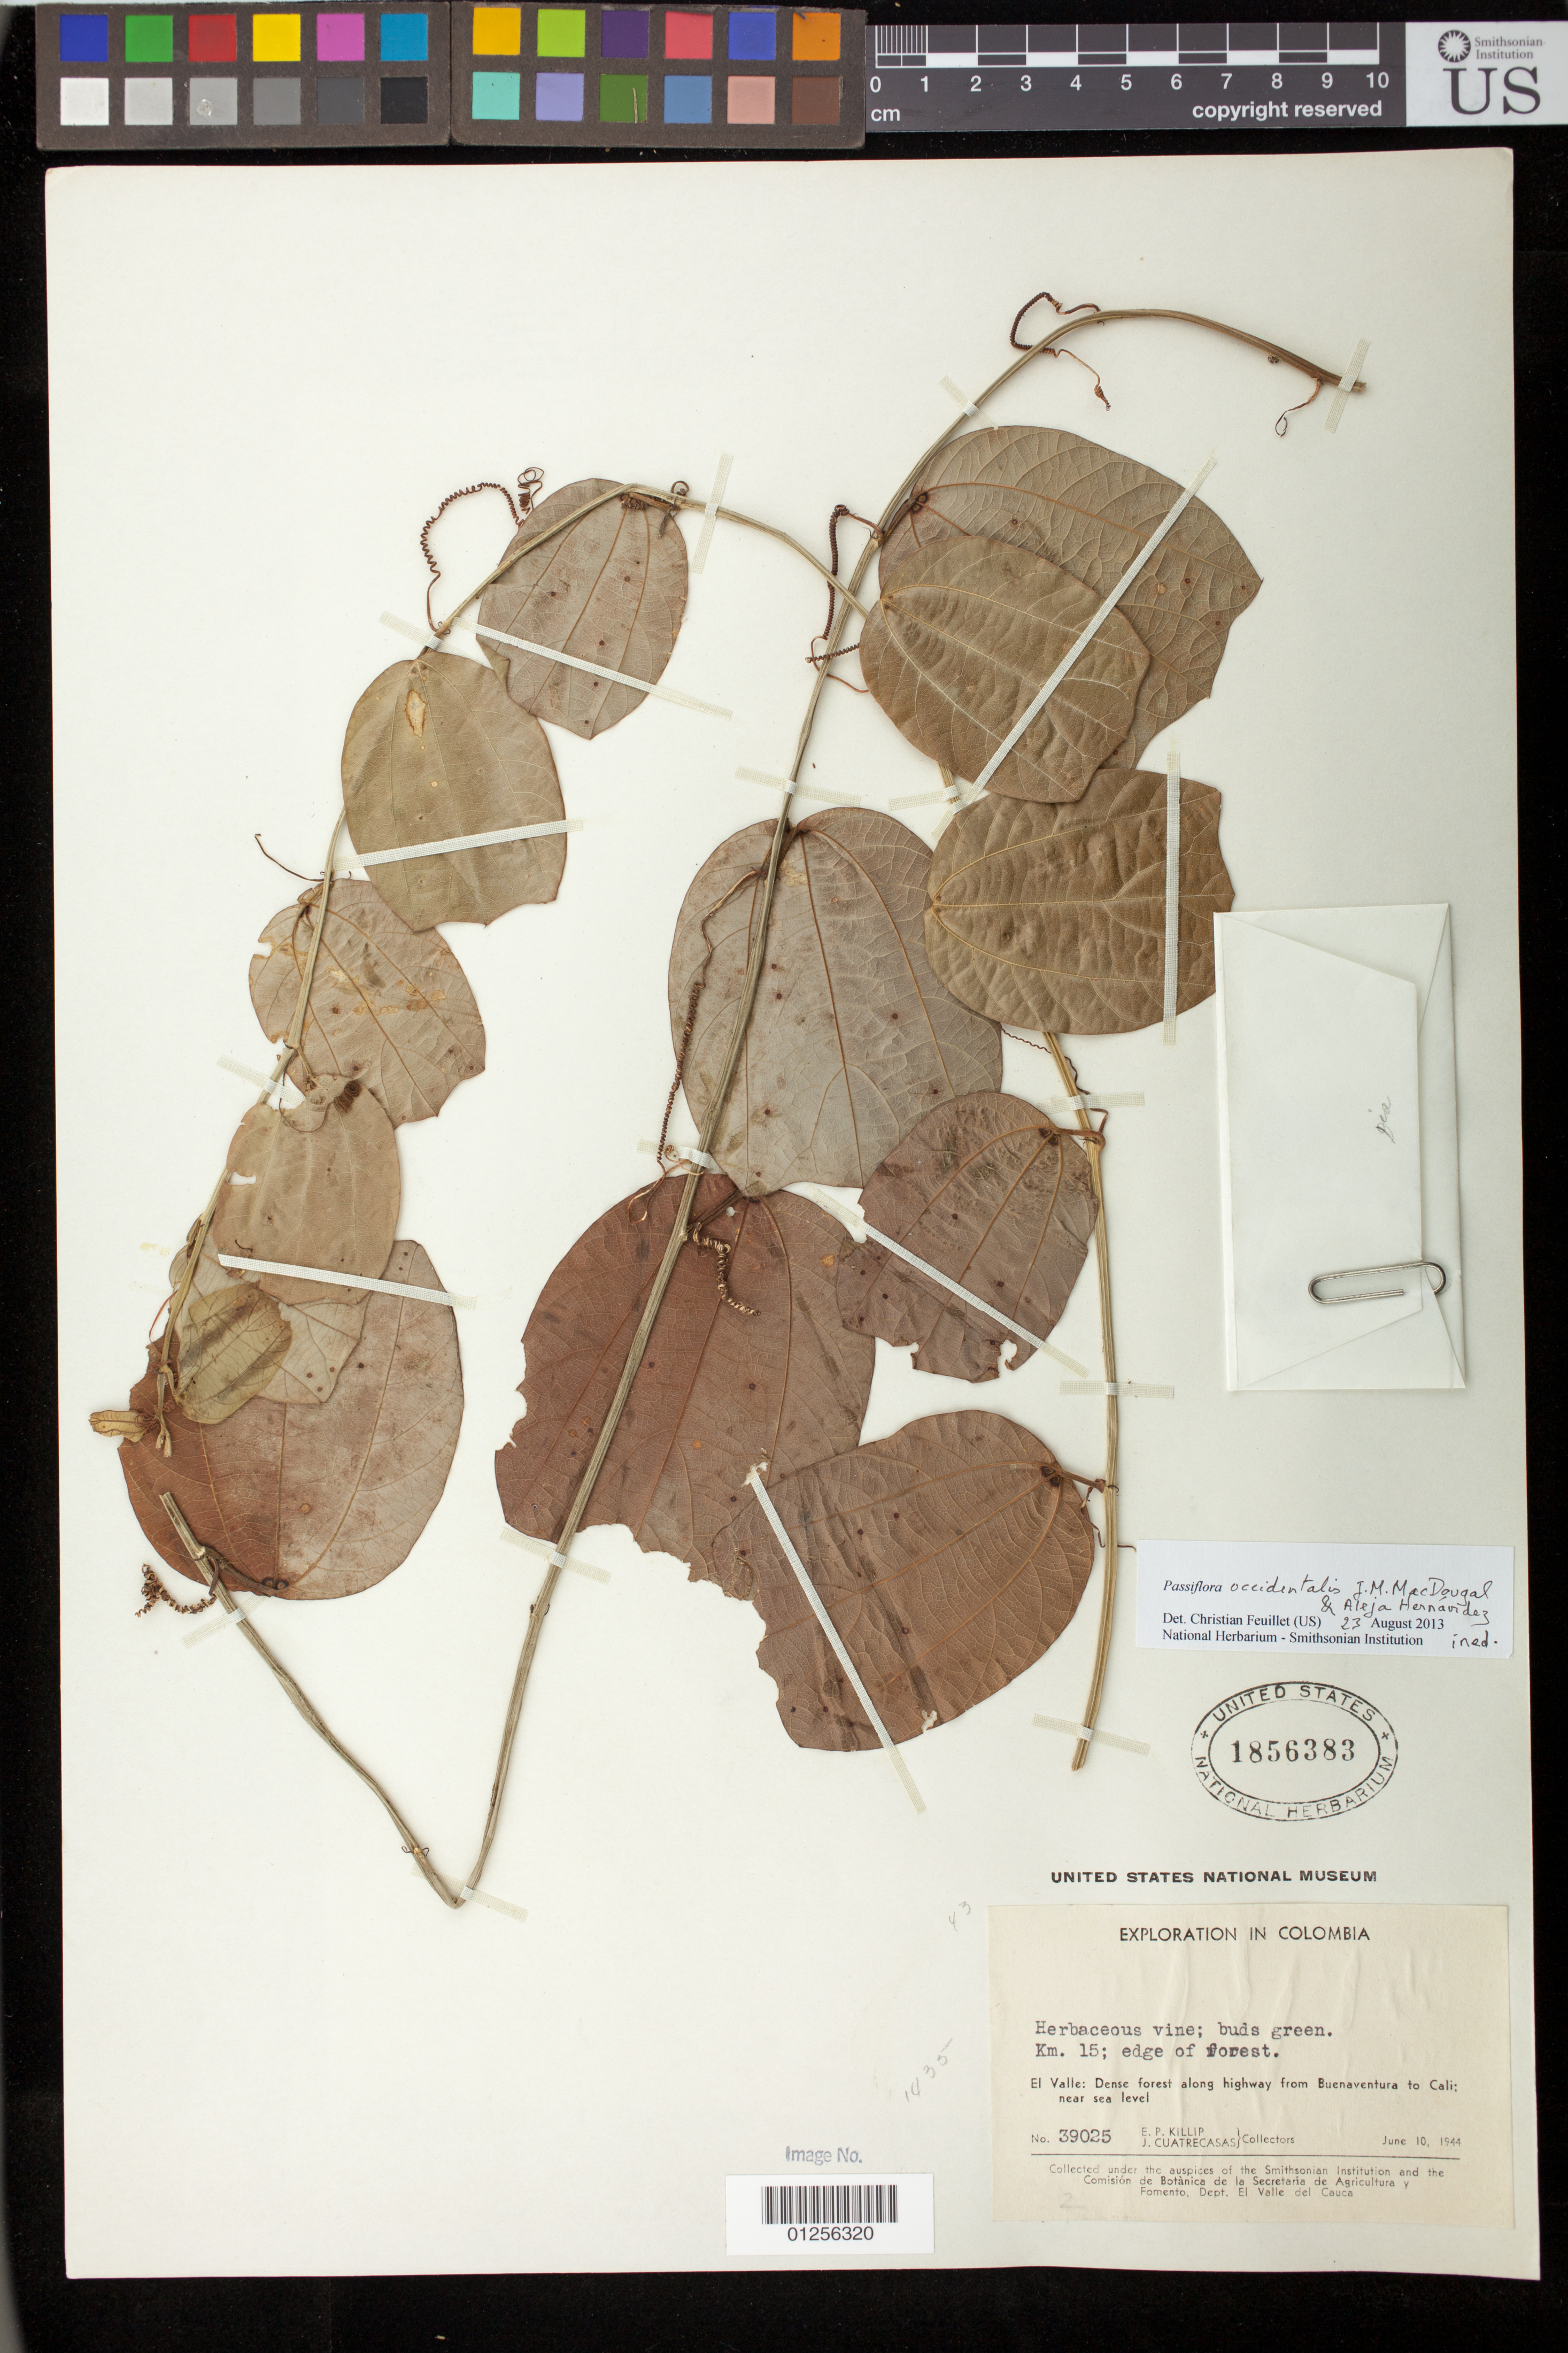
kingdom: Plantae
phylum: Tracheophyta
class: Magnoliopsida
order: Malpighiales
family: Passifloraceae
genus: Passiflora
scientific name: Passiflora sp.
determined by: Feuillet, C.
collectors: E. P. Killip & J. Cuatrecasas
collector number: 39025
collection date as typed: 10 Jun 1944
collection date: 1944-06-10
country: Colombia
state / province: Valle del Cauca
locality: Hwy from Buenaventura to Cali.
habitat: km 15; edge of forest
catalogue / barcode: US 1856383